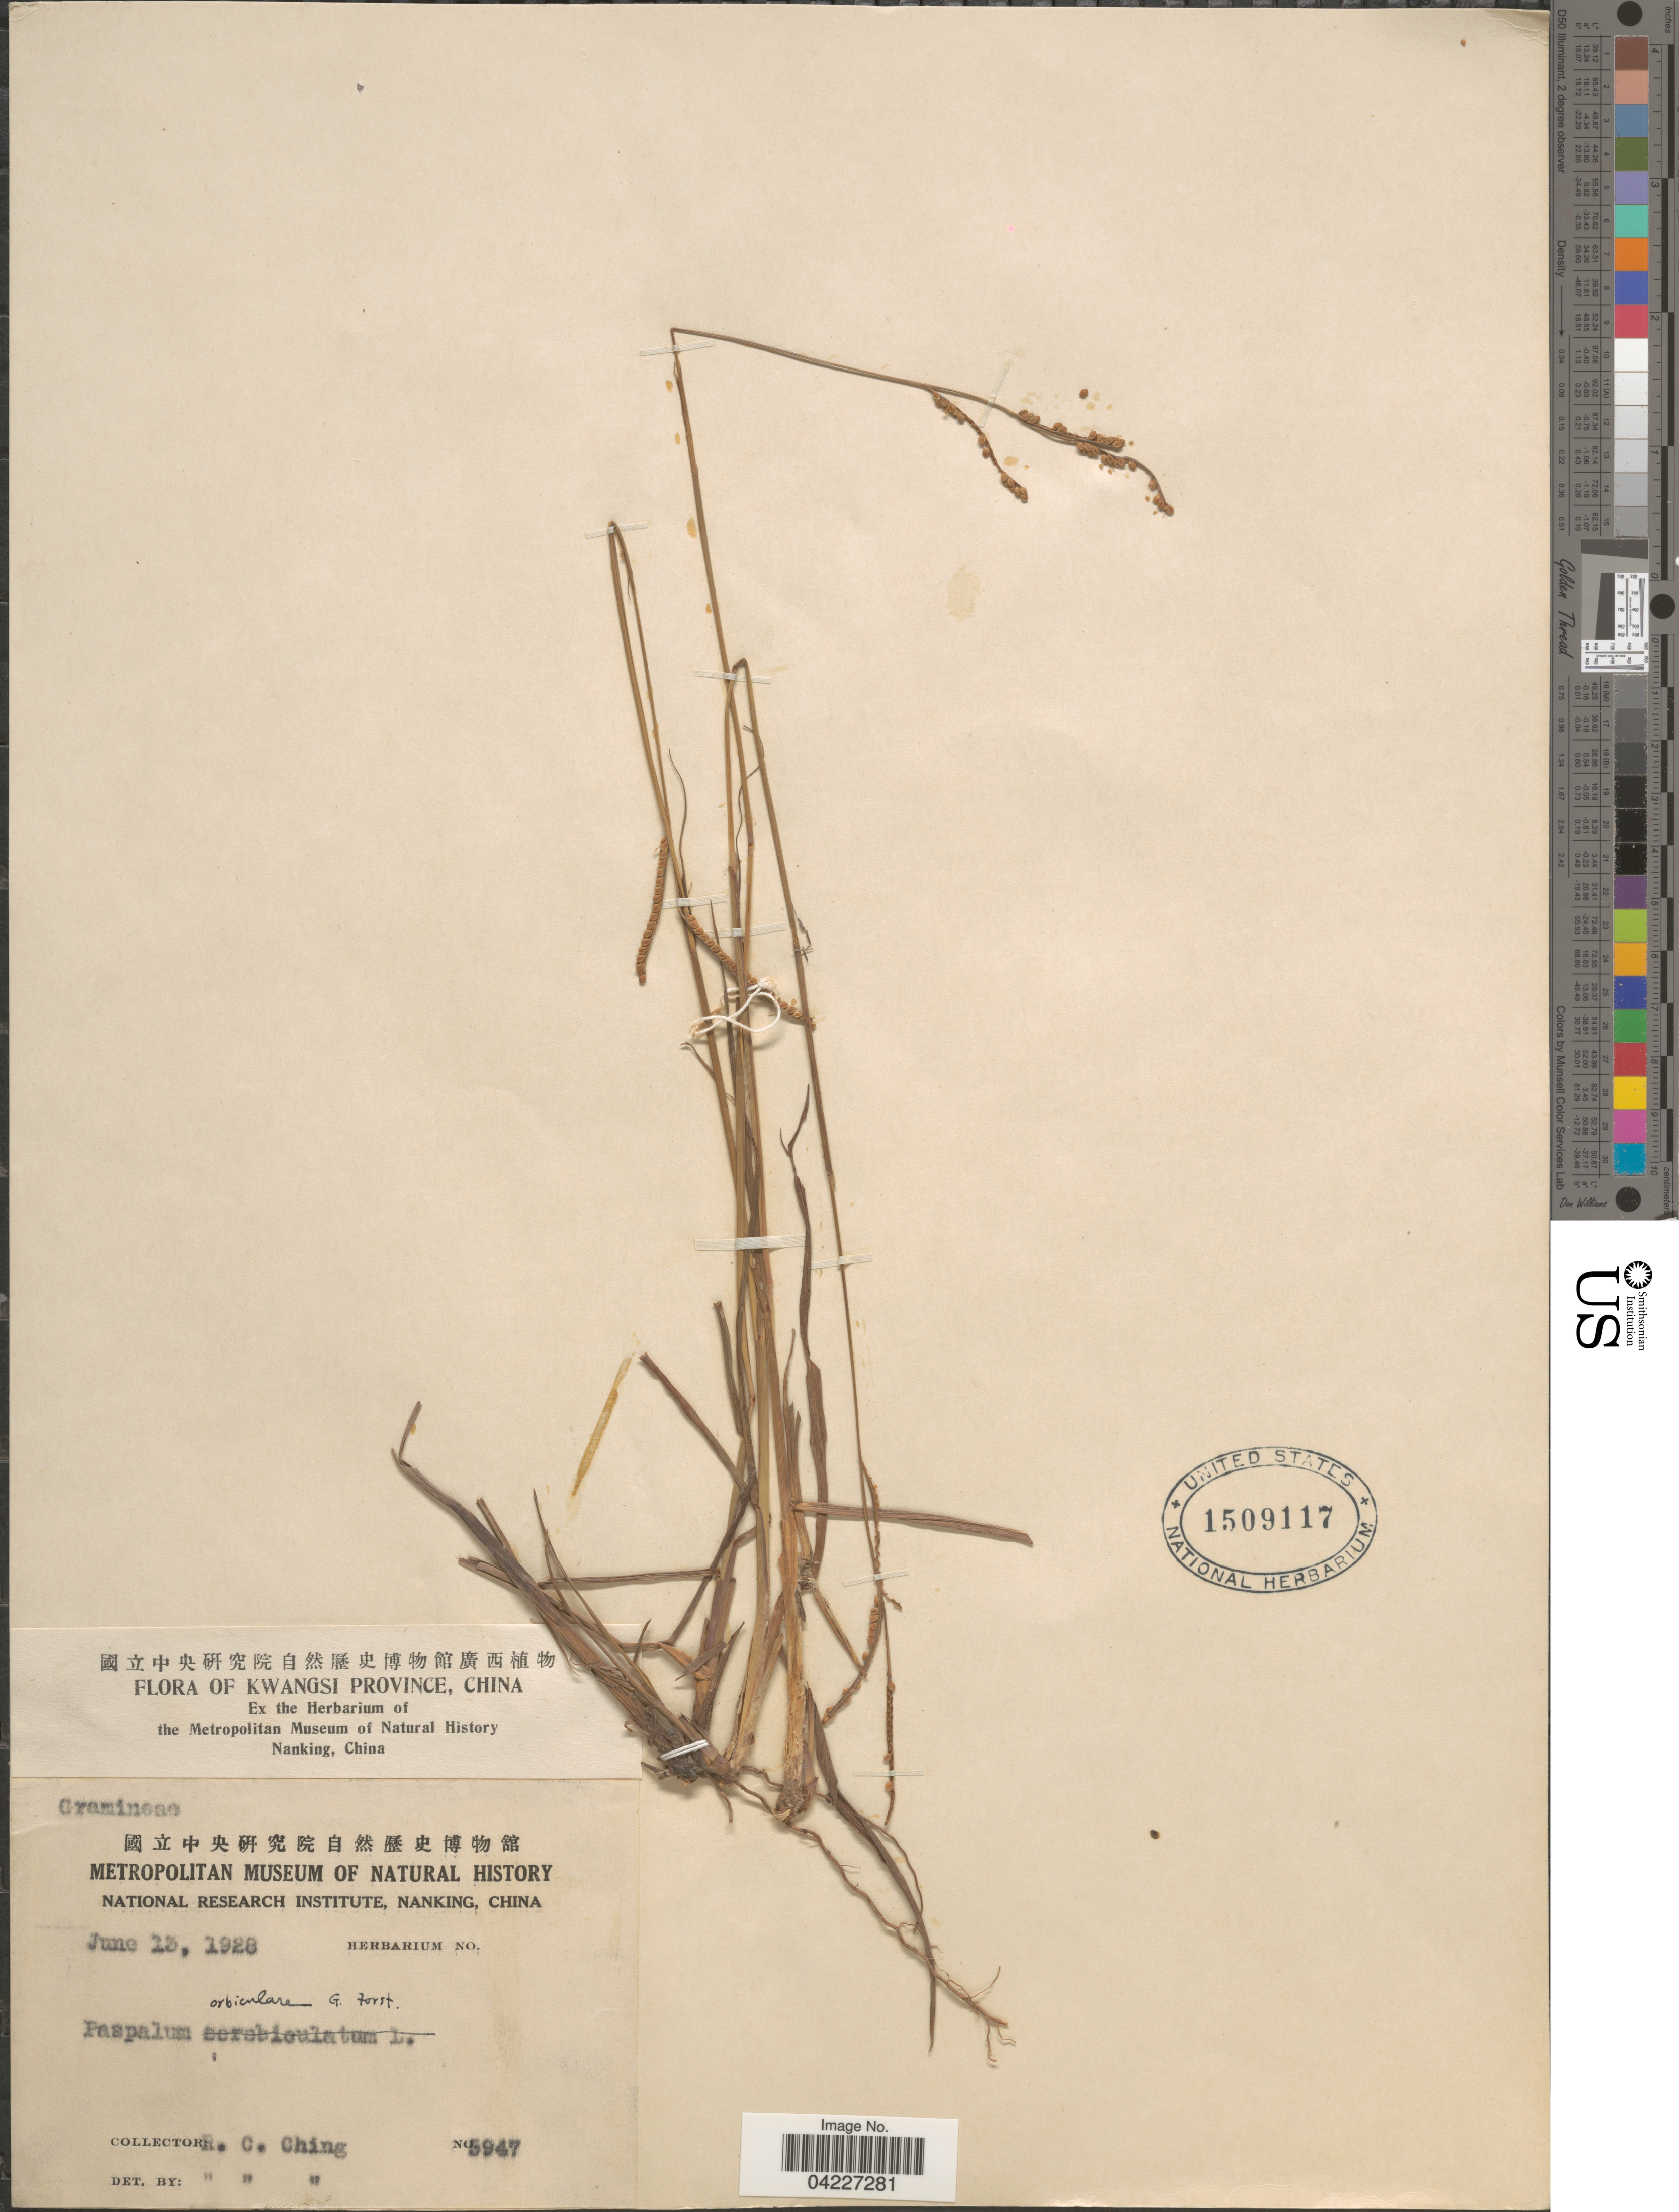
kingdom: Plantae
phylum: Tracheophyta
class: Liliopsida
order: Poales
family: Poaceae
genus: Paspalum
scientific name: Paspalum orbiculare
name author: G. Forst.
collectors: R. C. Ching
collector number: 5947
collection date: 1928-06-13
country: China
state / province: Guangxi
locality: Kwangsi Province.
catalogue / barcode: US 1509117